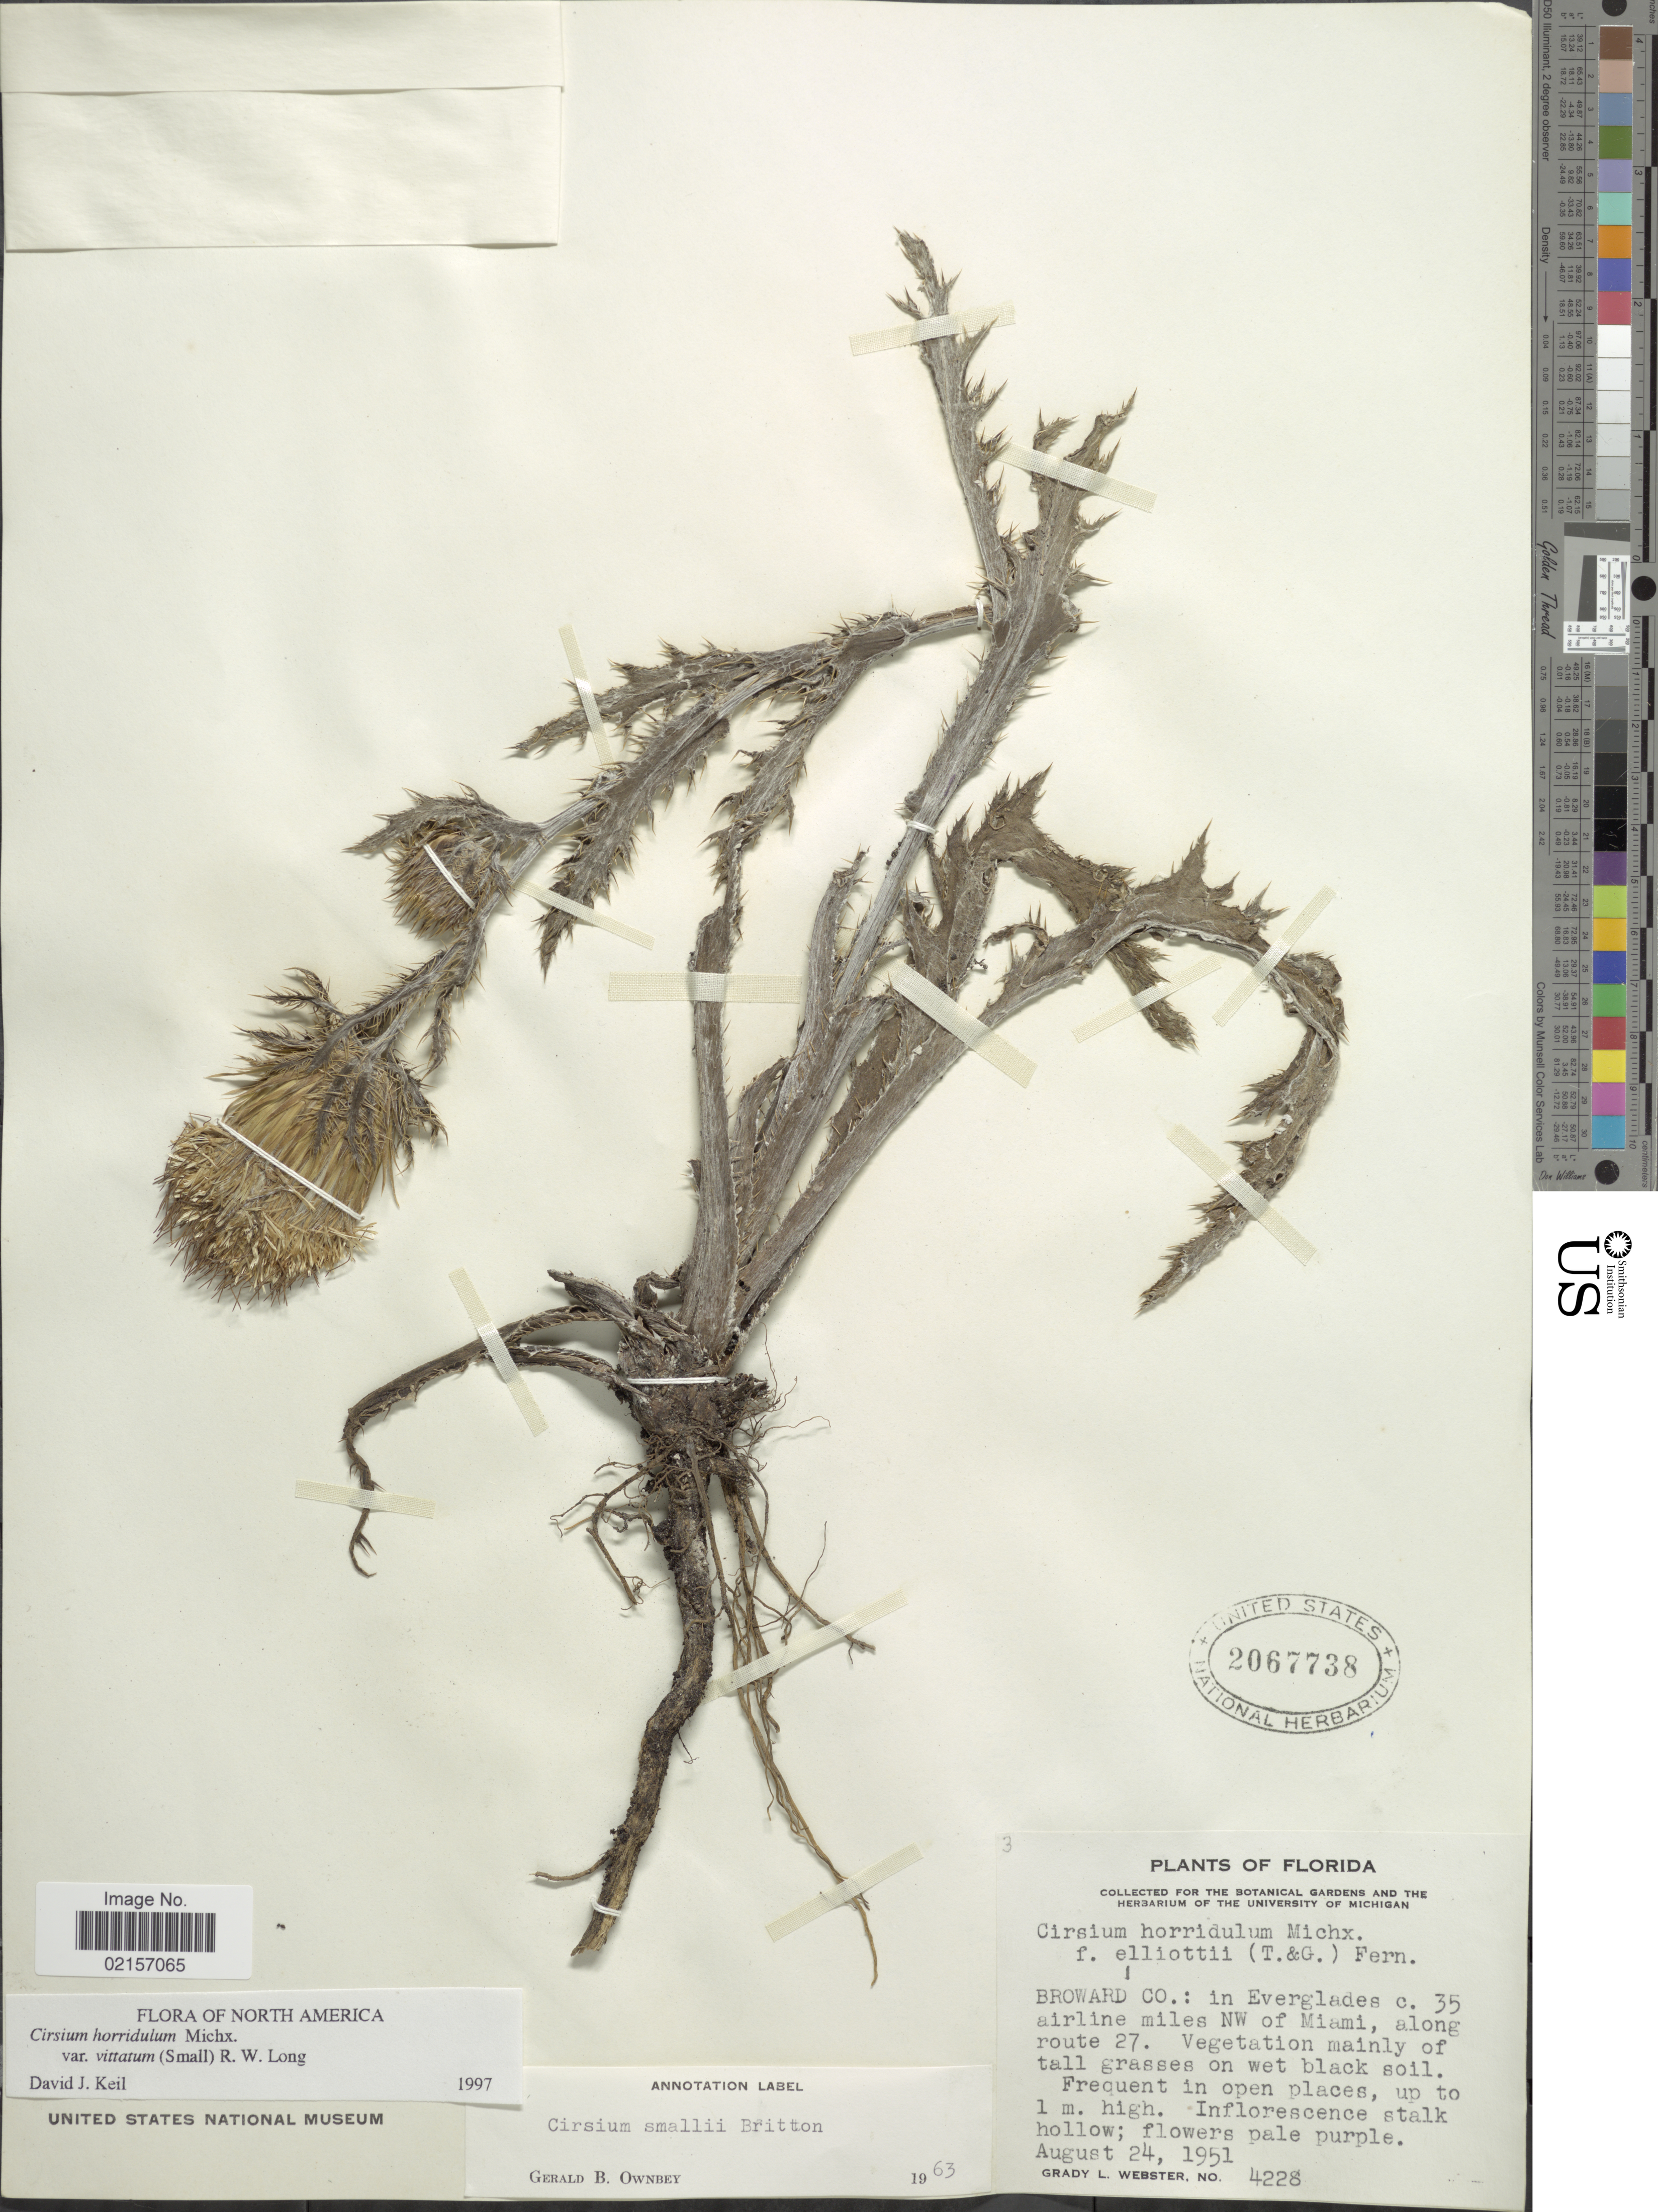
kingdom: Plantae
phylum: Tracheophyta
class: Magnoliopsida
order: Asterales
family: Asteraceae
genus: Cirsium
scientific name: Cirsium horridulum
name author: Michx.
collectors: G. L. Webster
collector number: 4228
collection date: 1951-08-24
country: United States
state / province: Florida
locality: Broward Co.: in Everglades c. .35 airline miles NW of Miami, along route 27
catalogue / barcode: US 2067738